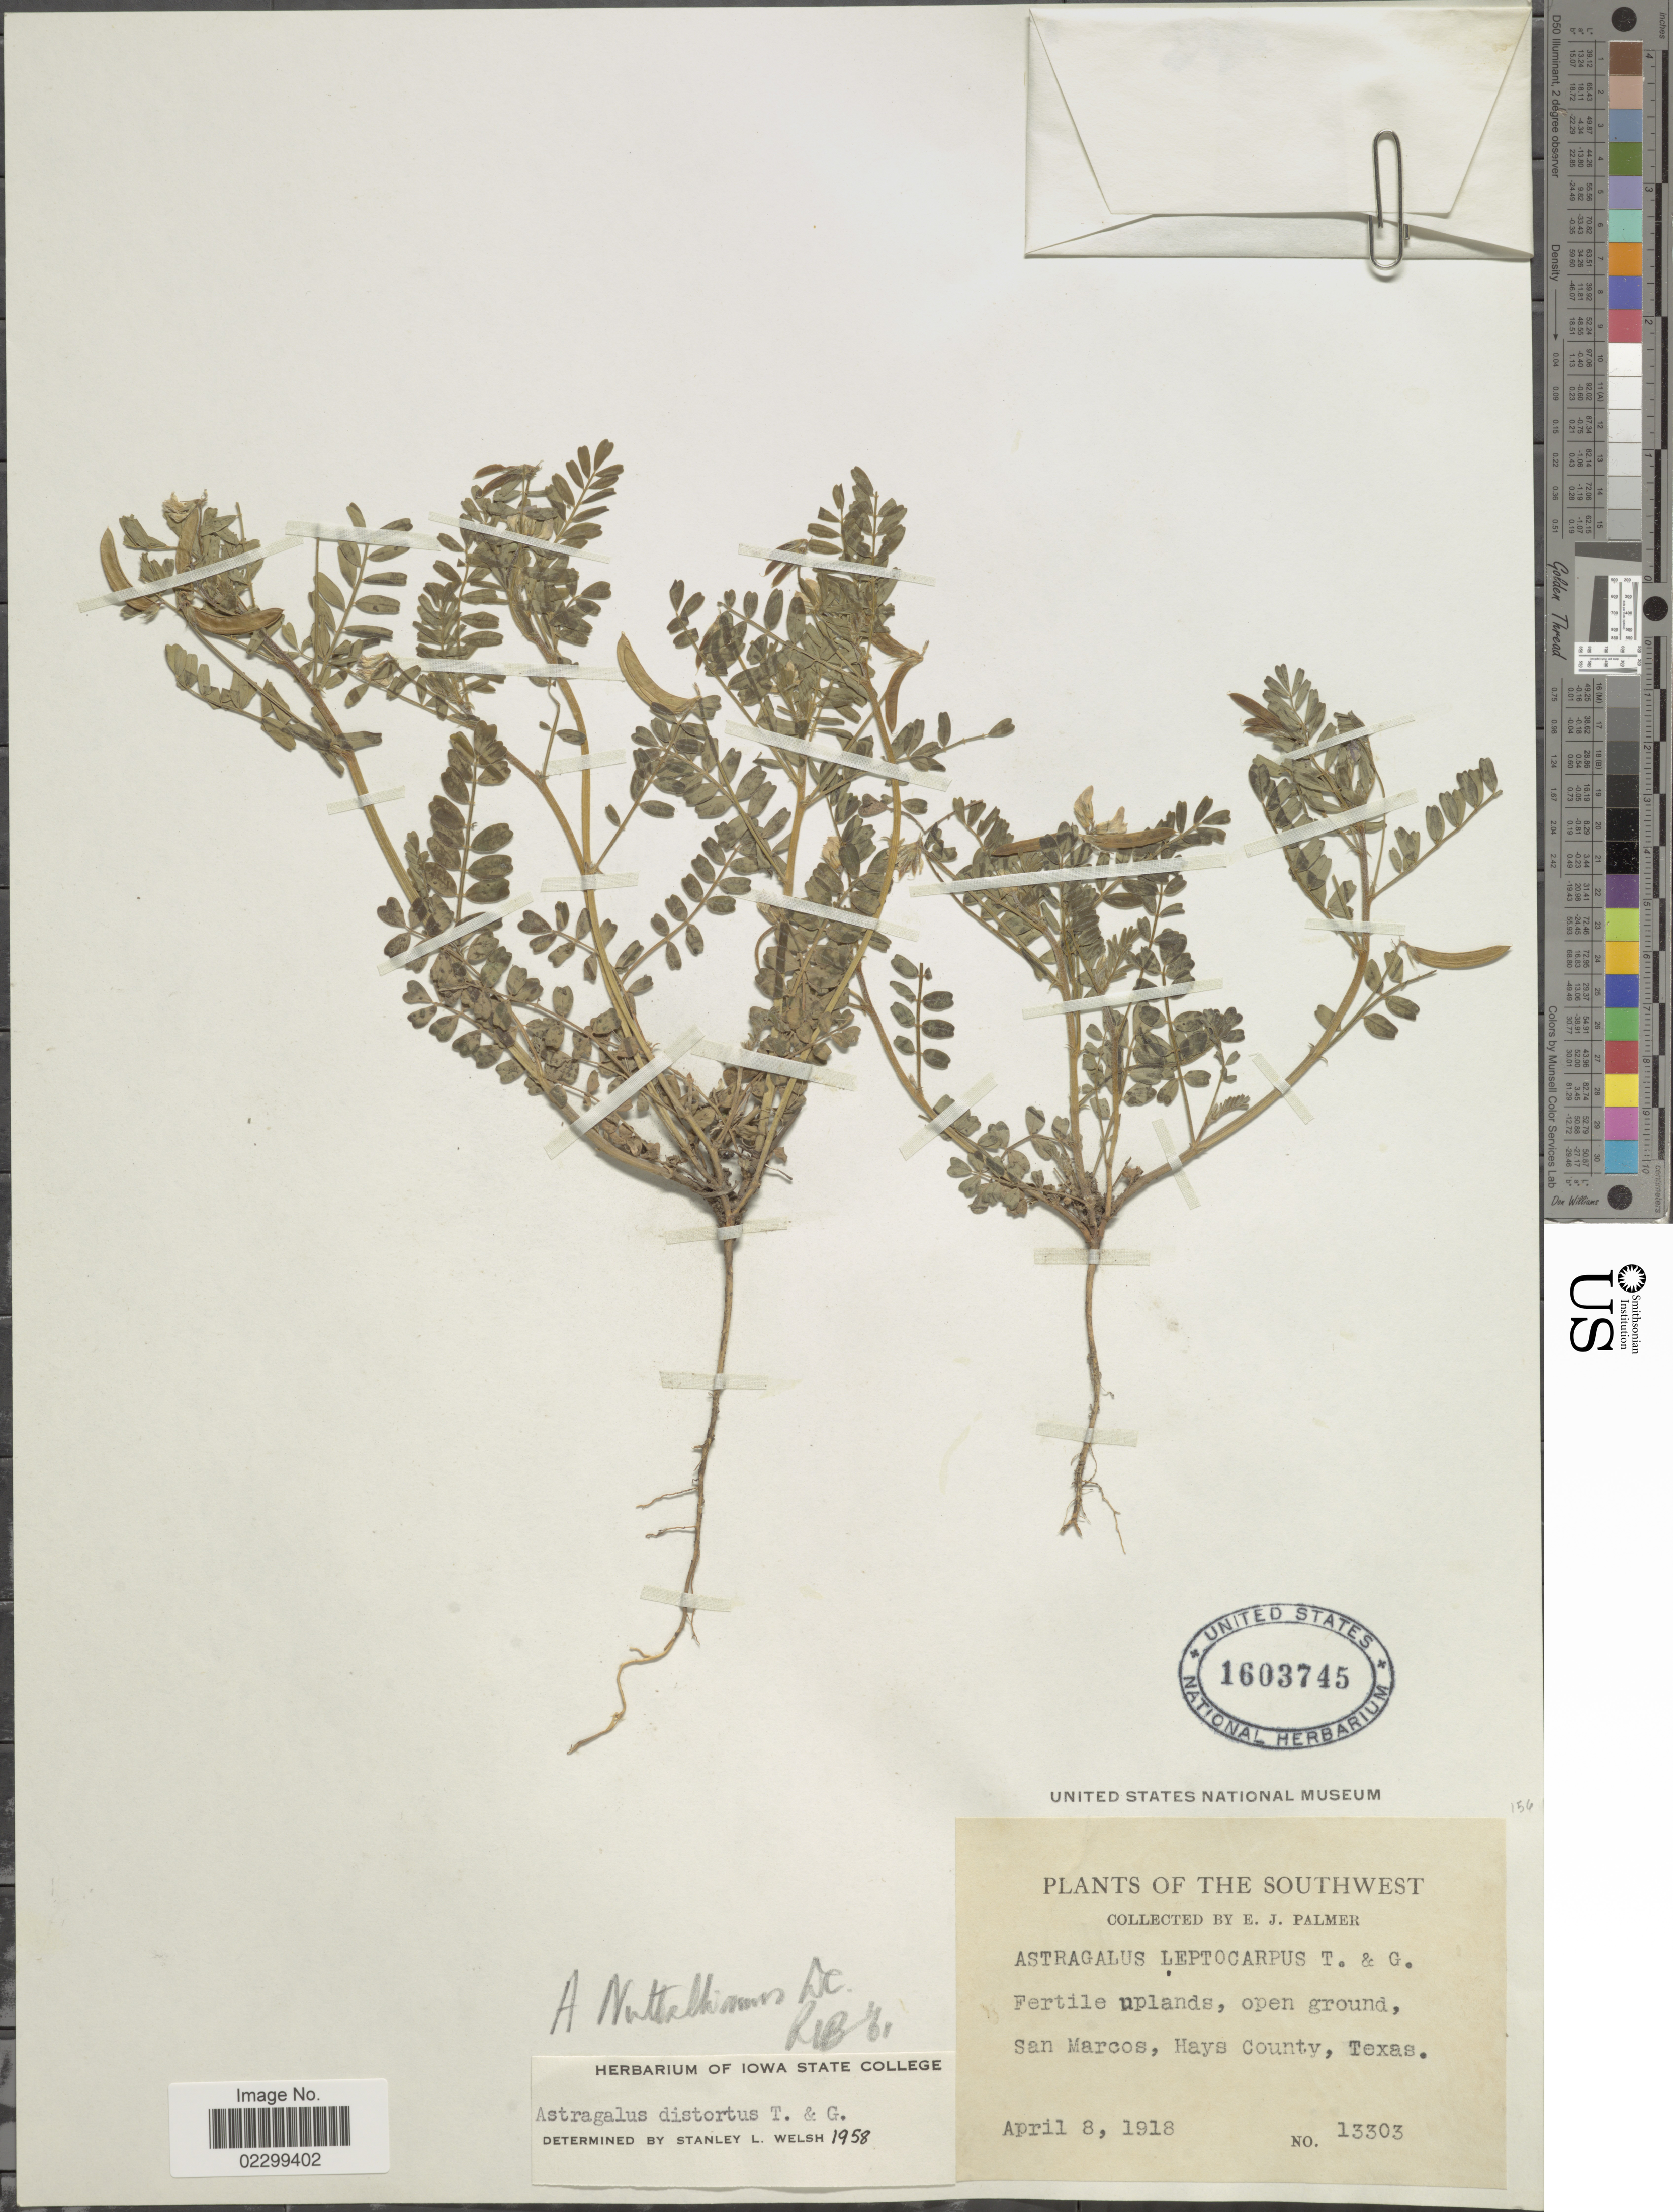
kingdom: Plantae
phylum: Tracheophyta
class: Magnoliopsida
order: Fabales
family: Fabaceae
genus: Astragalus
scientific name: Astragalus nuttallianus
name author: DC.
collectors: E. J. Palmer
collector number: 13303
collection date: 1918-04-08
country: United States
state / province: New Mexico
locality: The Southwest, San Marcos, Hays county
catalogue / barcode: US 1603745